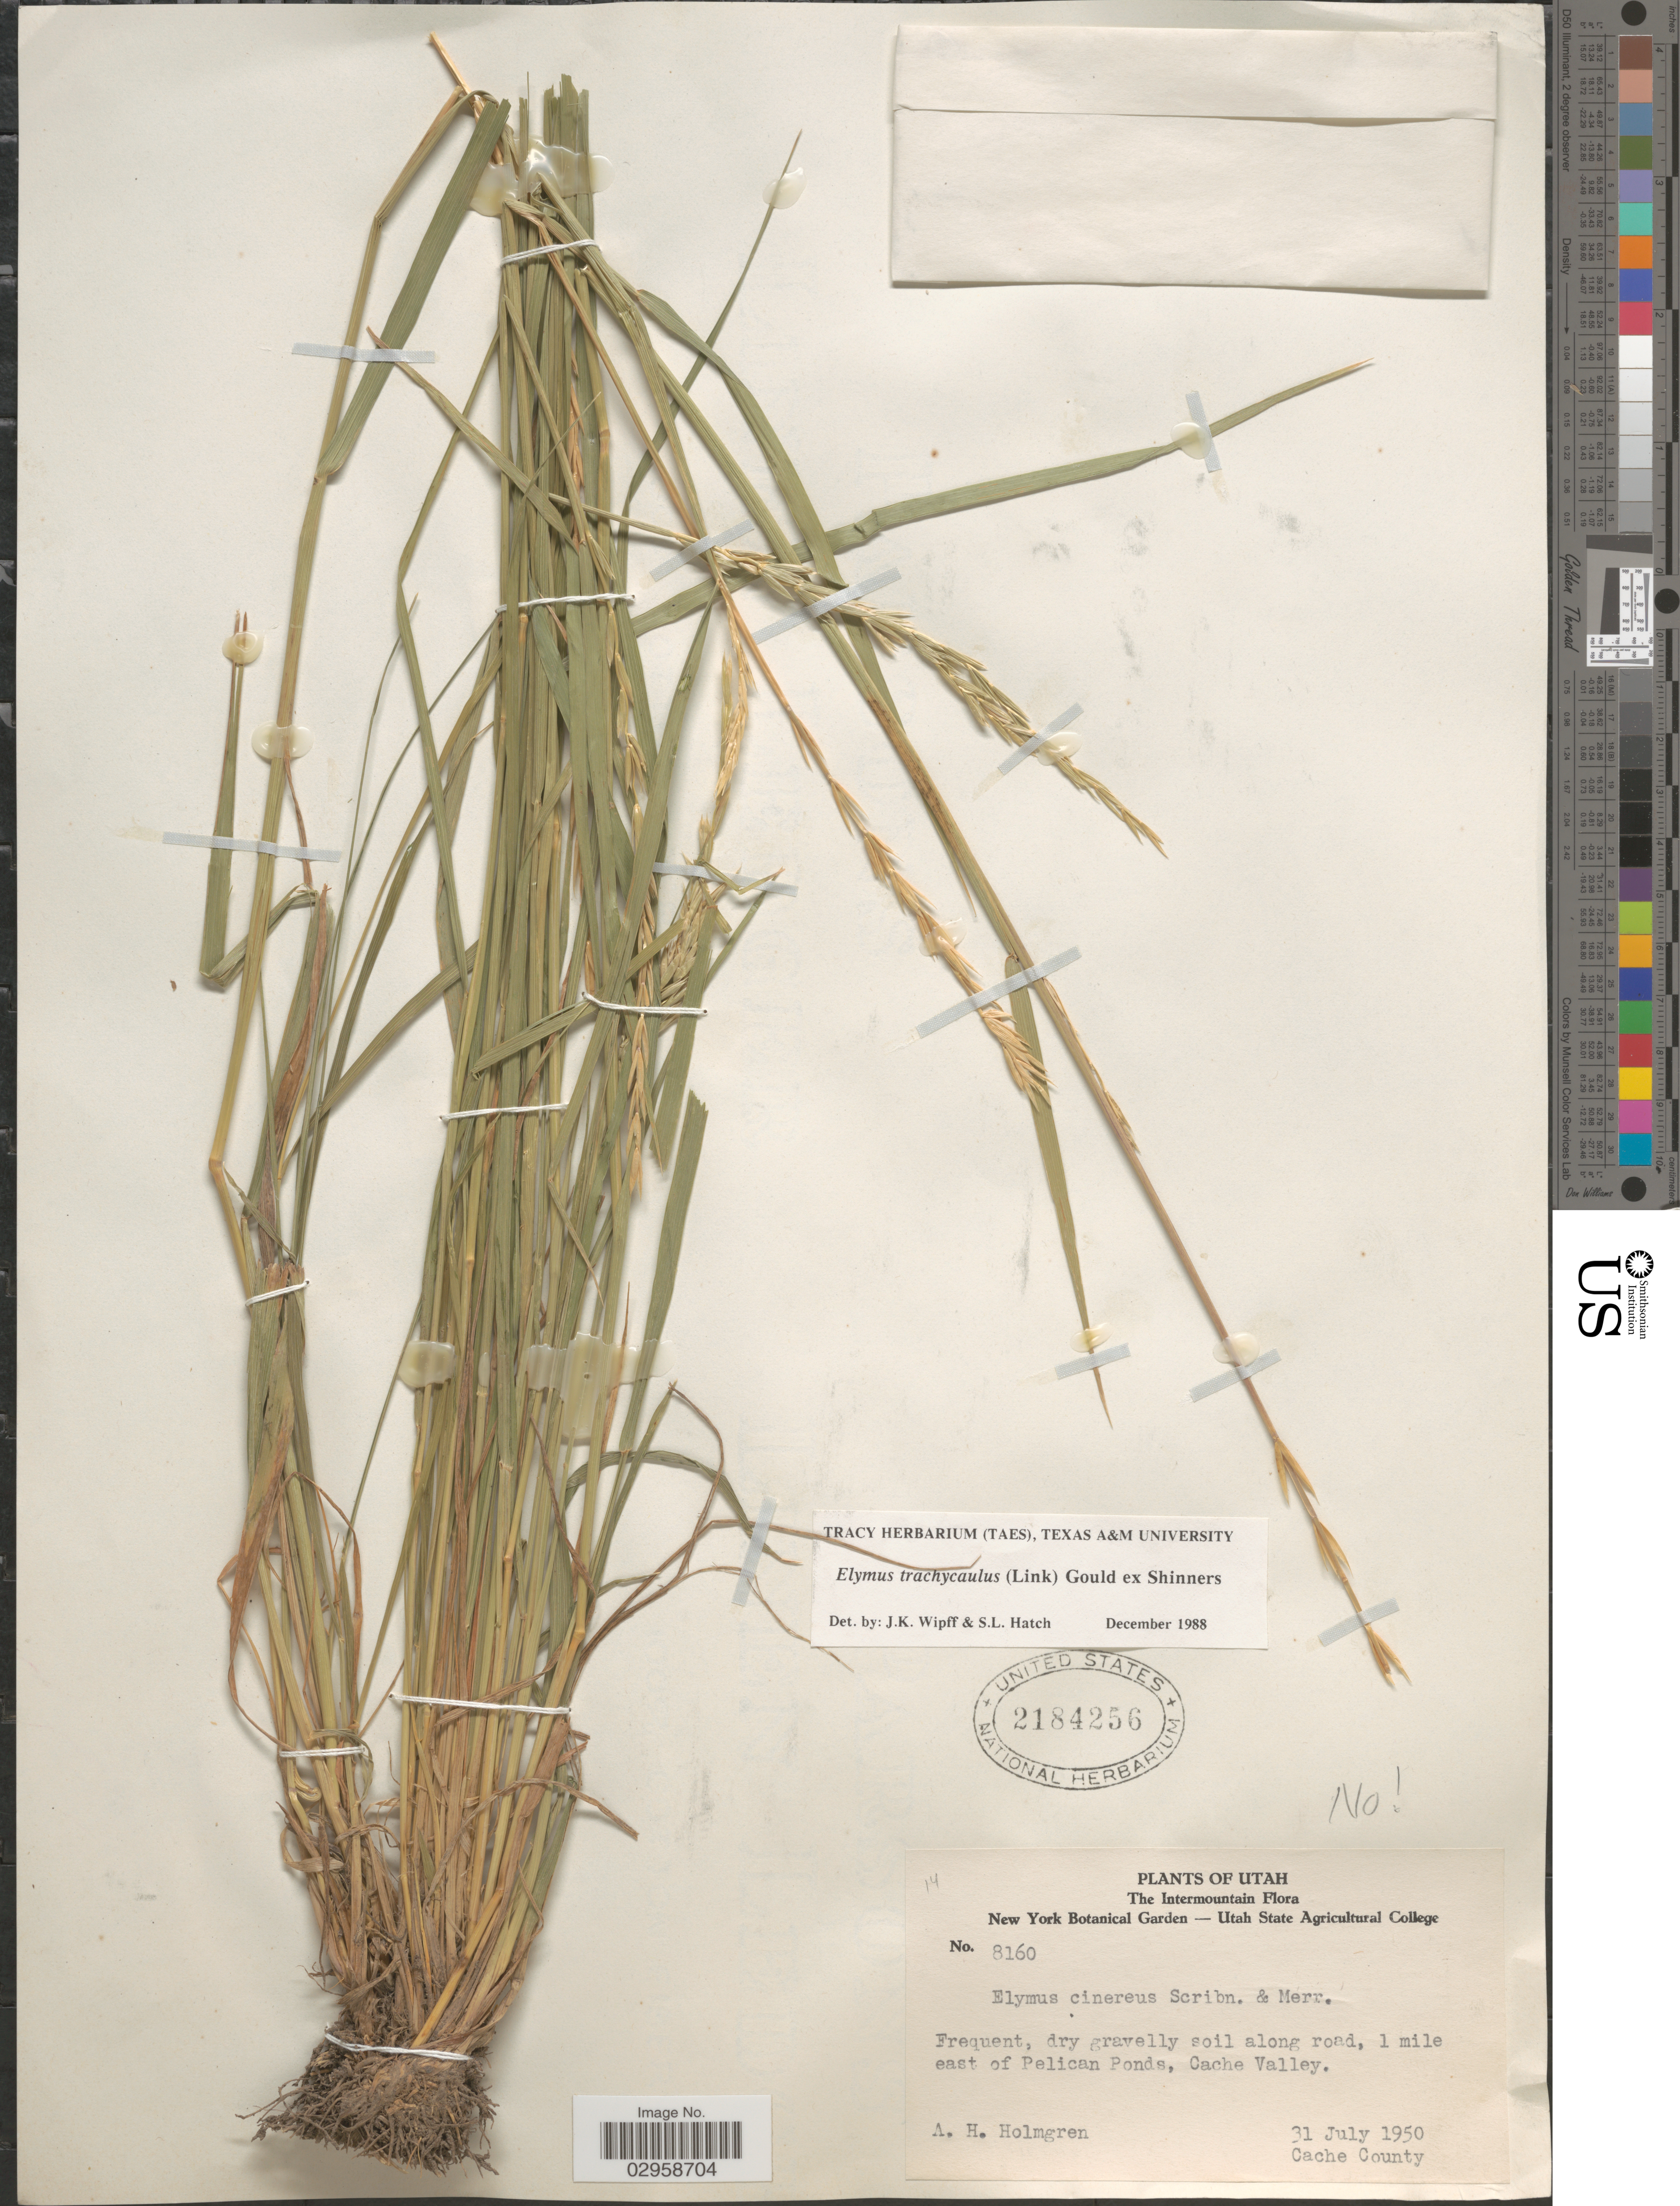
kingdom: Plantae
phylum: Tracheophyta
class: Liliopsida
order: Poales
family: Poaceae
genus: Elymus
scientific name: Elymus trachycaulus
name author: (Link) Gould ex Shinners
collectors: A. H. Holmgren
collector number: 8160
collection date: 1950-07-31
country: United States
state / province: Utah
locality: The Intermountain. Along road, 1 mile east of Pelican Ponds, Cache Valley. Cache County.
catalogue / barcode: US 2184256